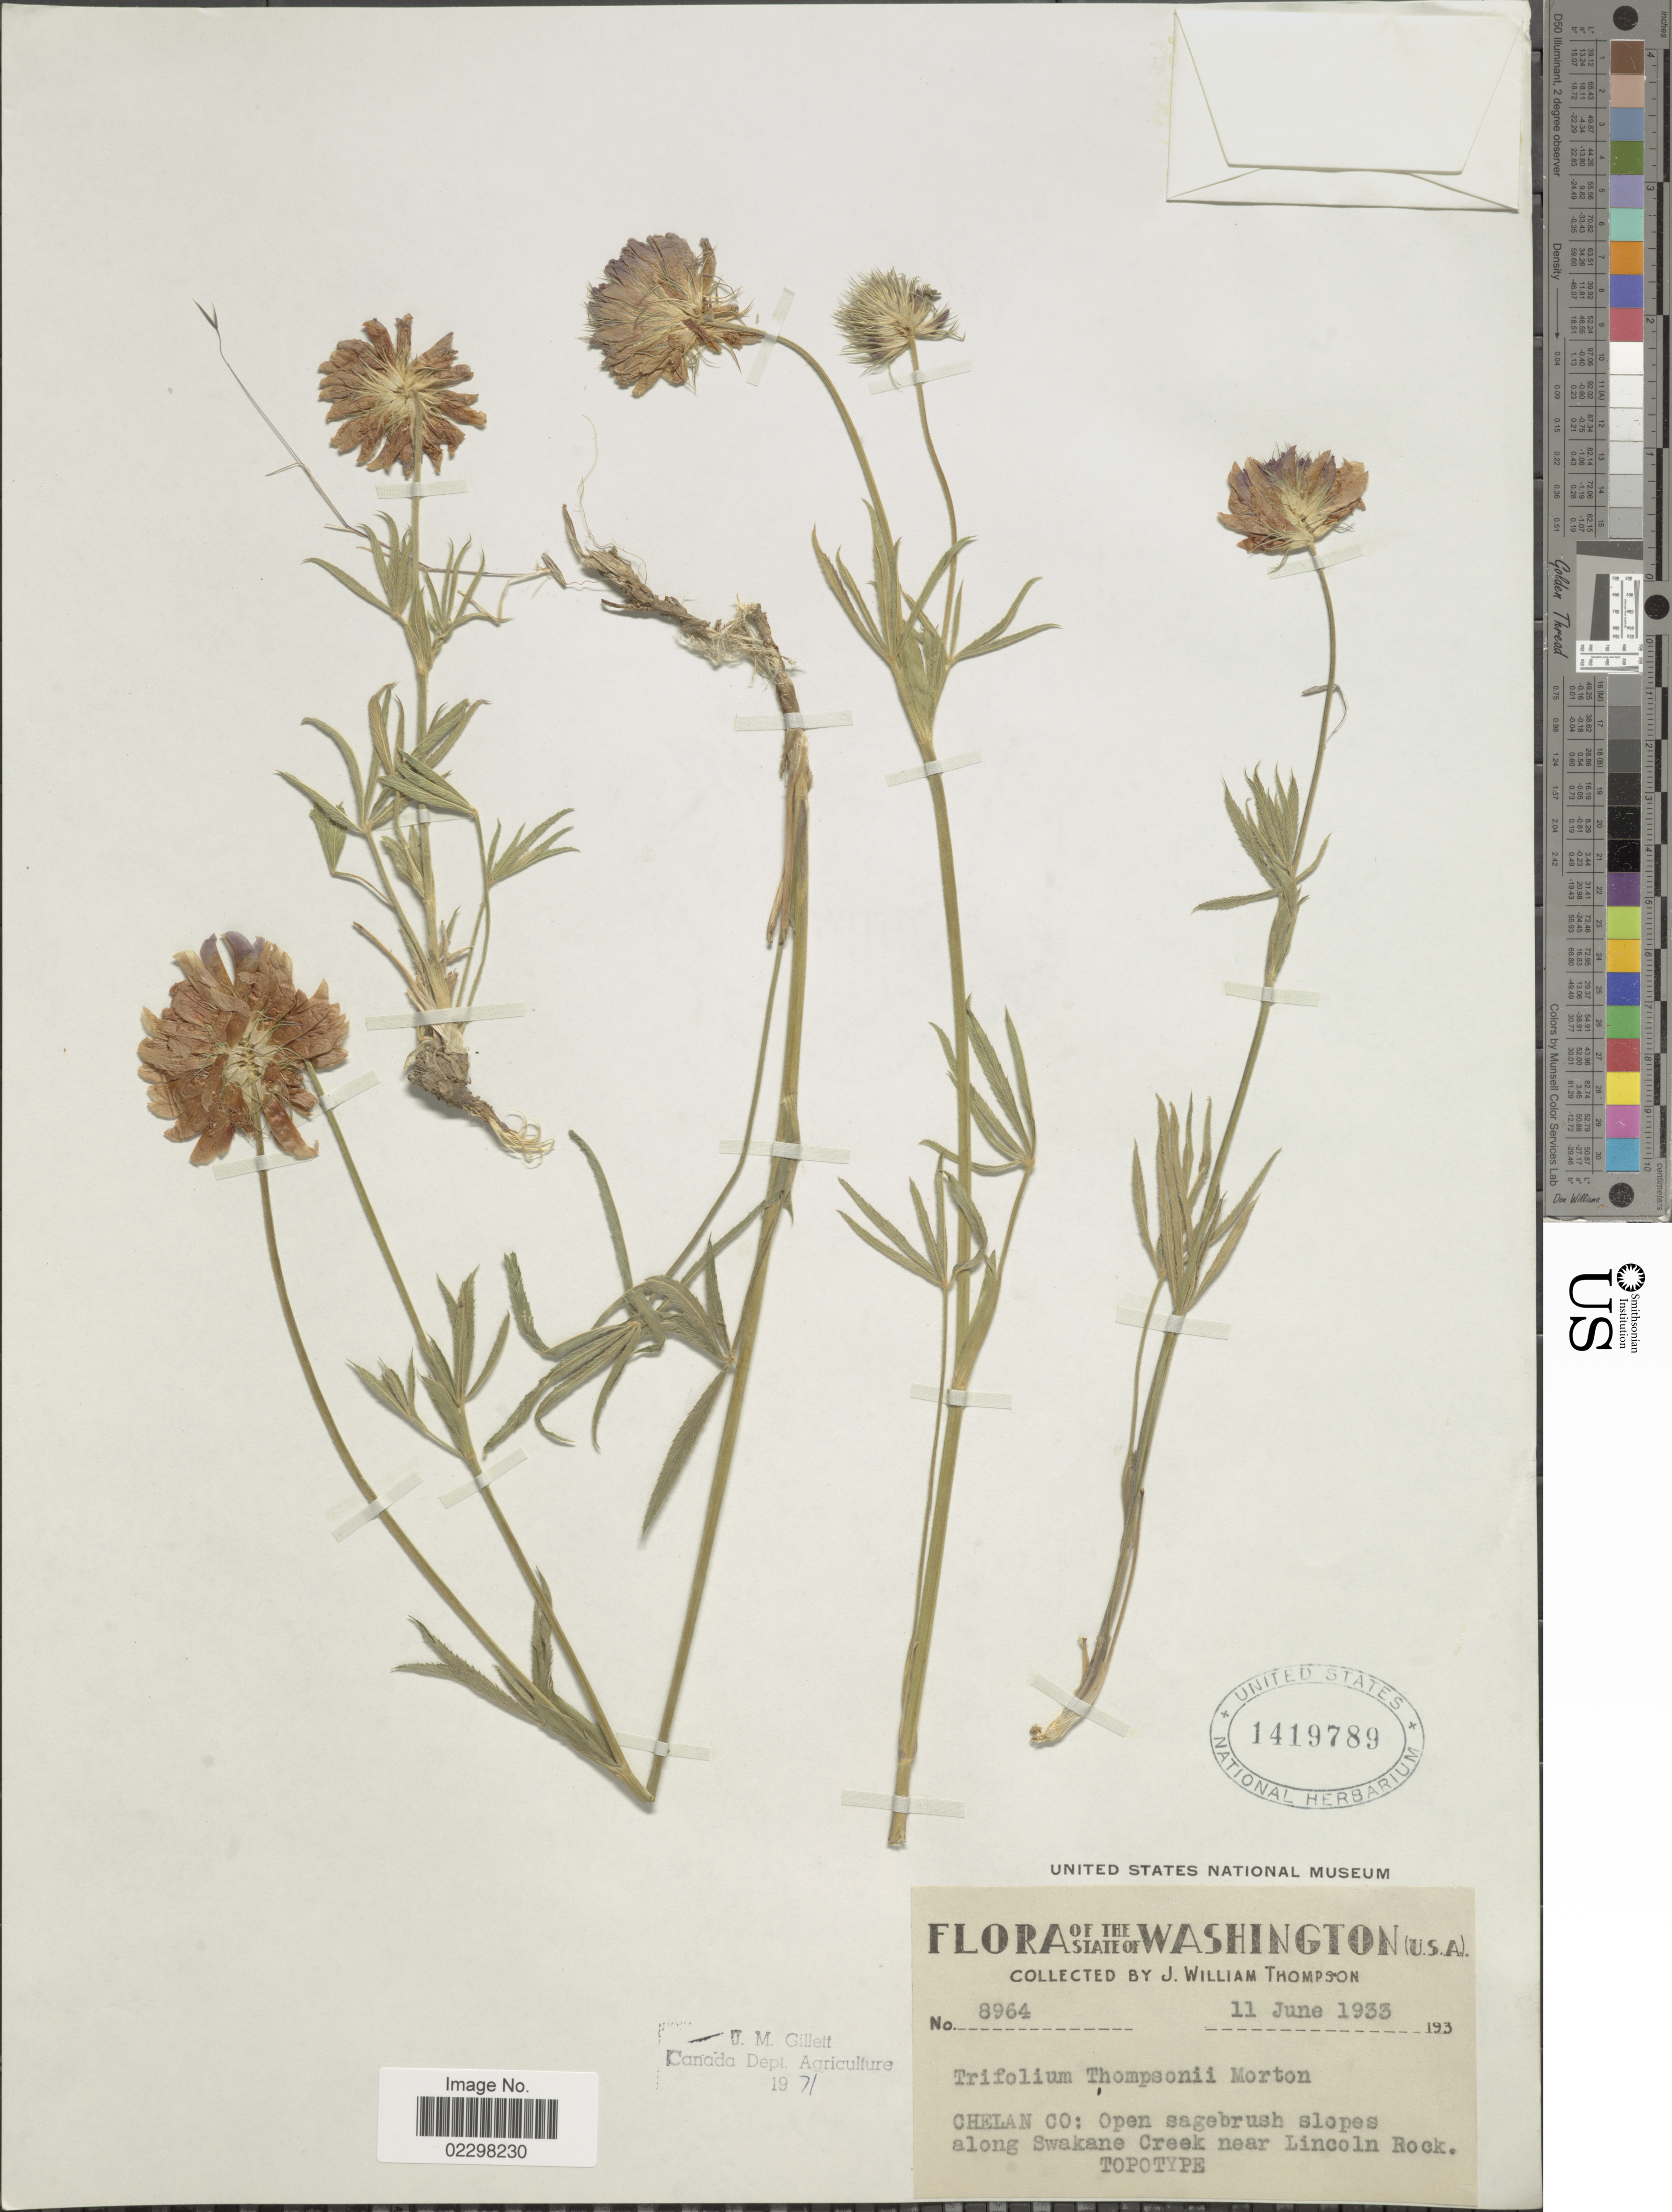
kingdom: Plantae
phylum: Tracheophyta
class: Magnoliopsida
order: Fabales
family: Fabaceae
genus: Trifolium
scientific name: Trifolium thompsoni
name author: C.V. Morton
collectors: J. W. Thompson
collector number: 8964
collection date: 1933-06-11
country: United States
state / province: Washington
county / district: Chelan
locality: Chelan Co: open sagebrush slopes along Swakane Creek near Lincoln Rock.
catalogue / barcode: US 1419789